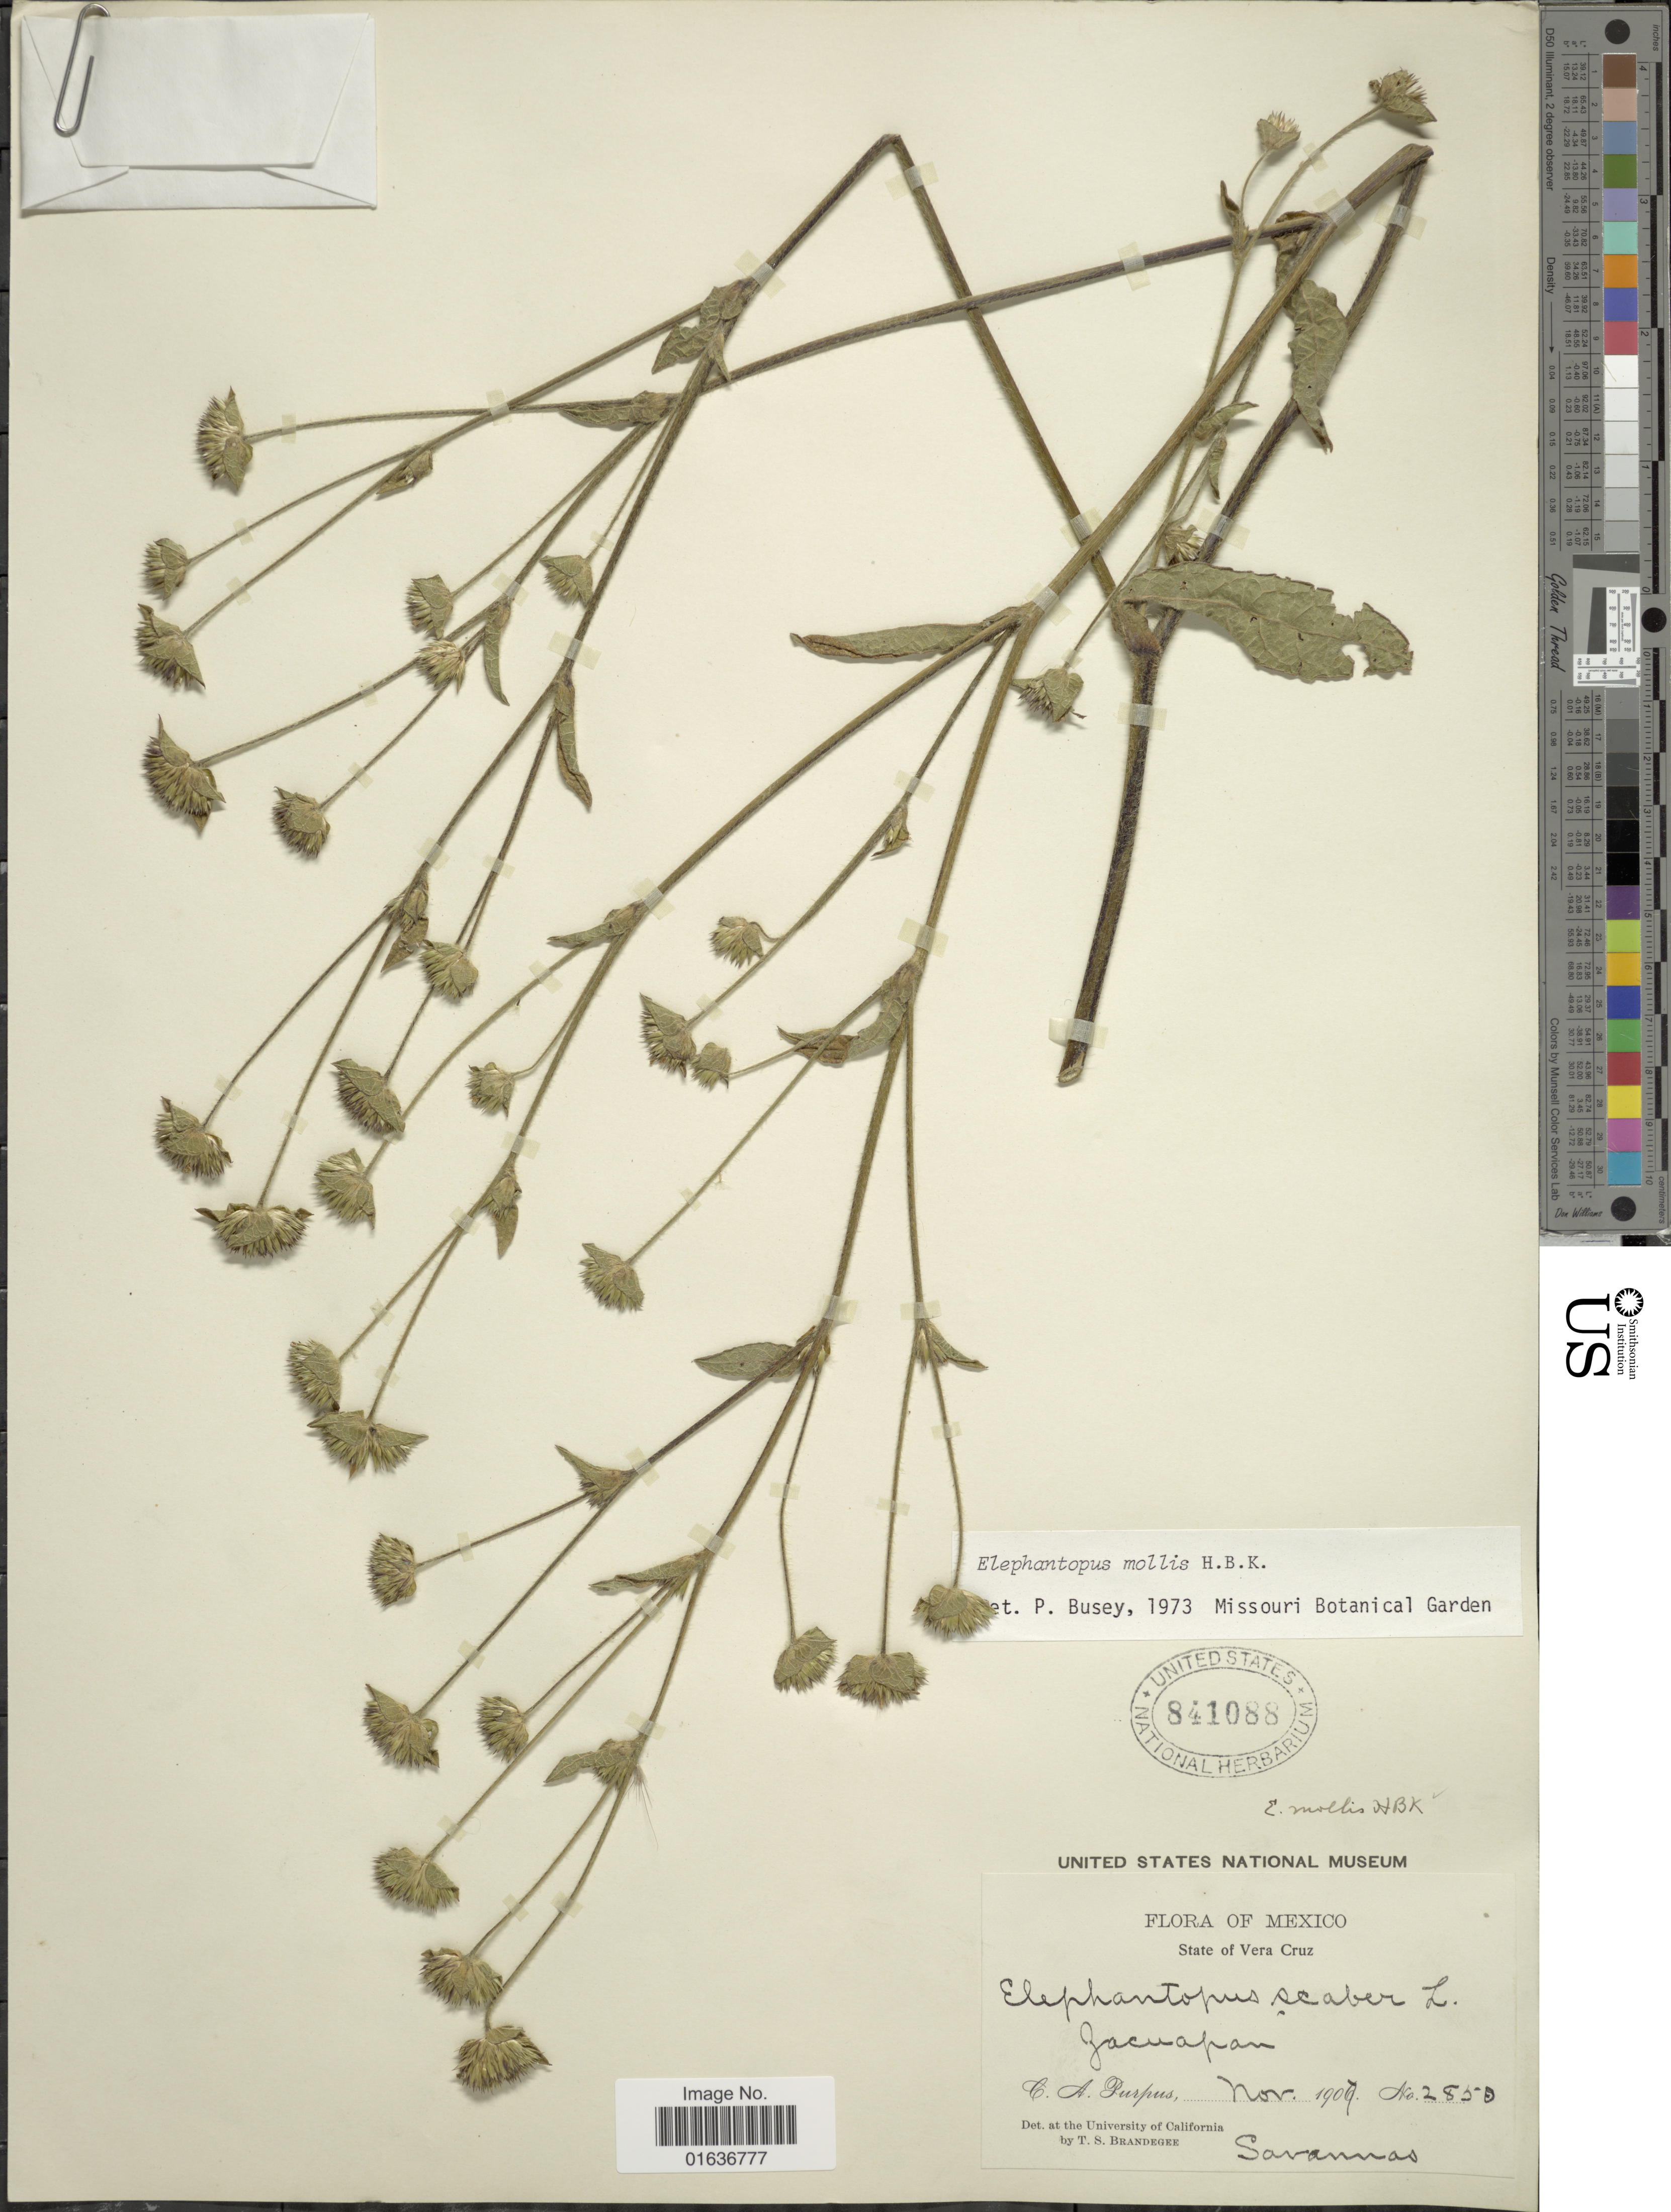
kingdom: Plantae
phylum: Tracheophyta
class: Magnoliopsida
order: Asterales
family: Asteraceae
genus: Elephantopus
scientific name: Elephantopus mollis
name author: Kunth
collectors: C. A. Purpus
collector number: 2850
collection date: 1907-11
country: Mexico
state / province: Veracruz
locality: State of Vera Cruz, Gacuapan, Savannas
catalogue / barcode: US 841088